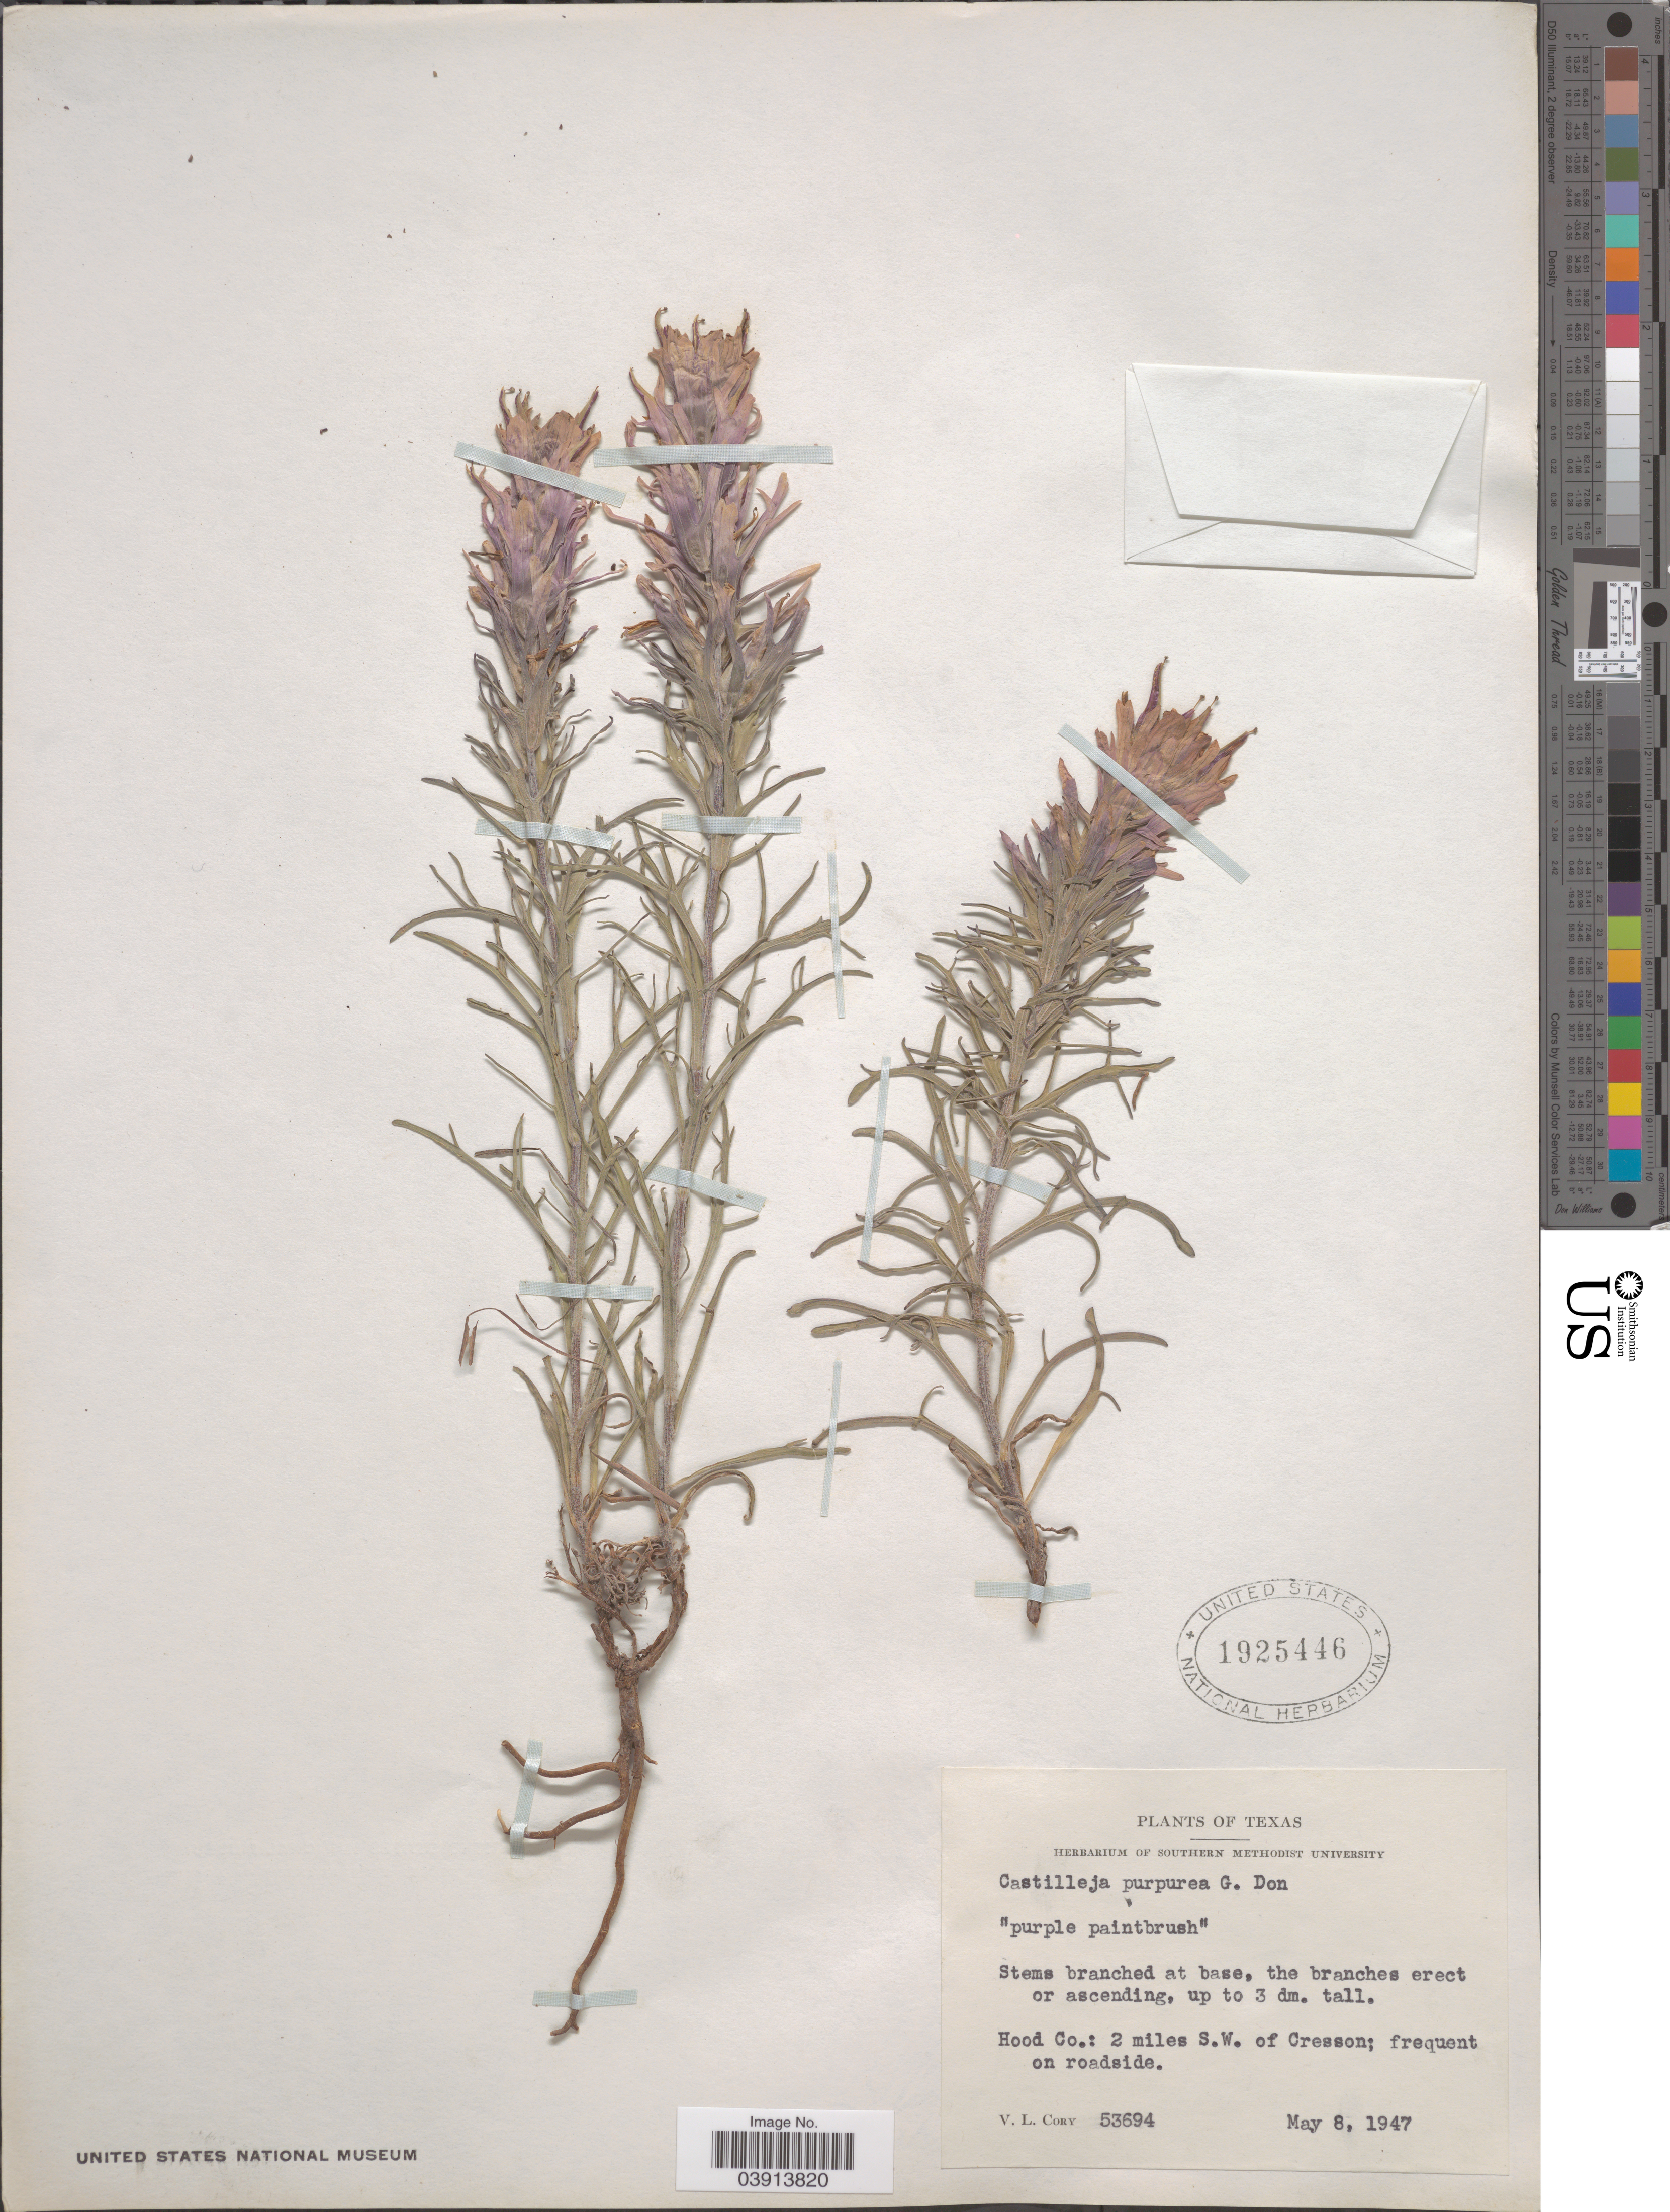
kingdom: Plantae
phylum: Tracheophyta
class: Magnoliopsida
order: Lamiales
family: Orobanchaceae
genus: Castilleja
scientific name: Castilleja purpurea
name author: (Nutt.) G. Don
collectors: V. Cory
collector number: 53694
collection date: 1947-05-08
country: United States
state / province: Texas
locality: Hood Co.: 2 miles S.W. of Cresson.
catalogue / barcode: US 1925446